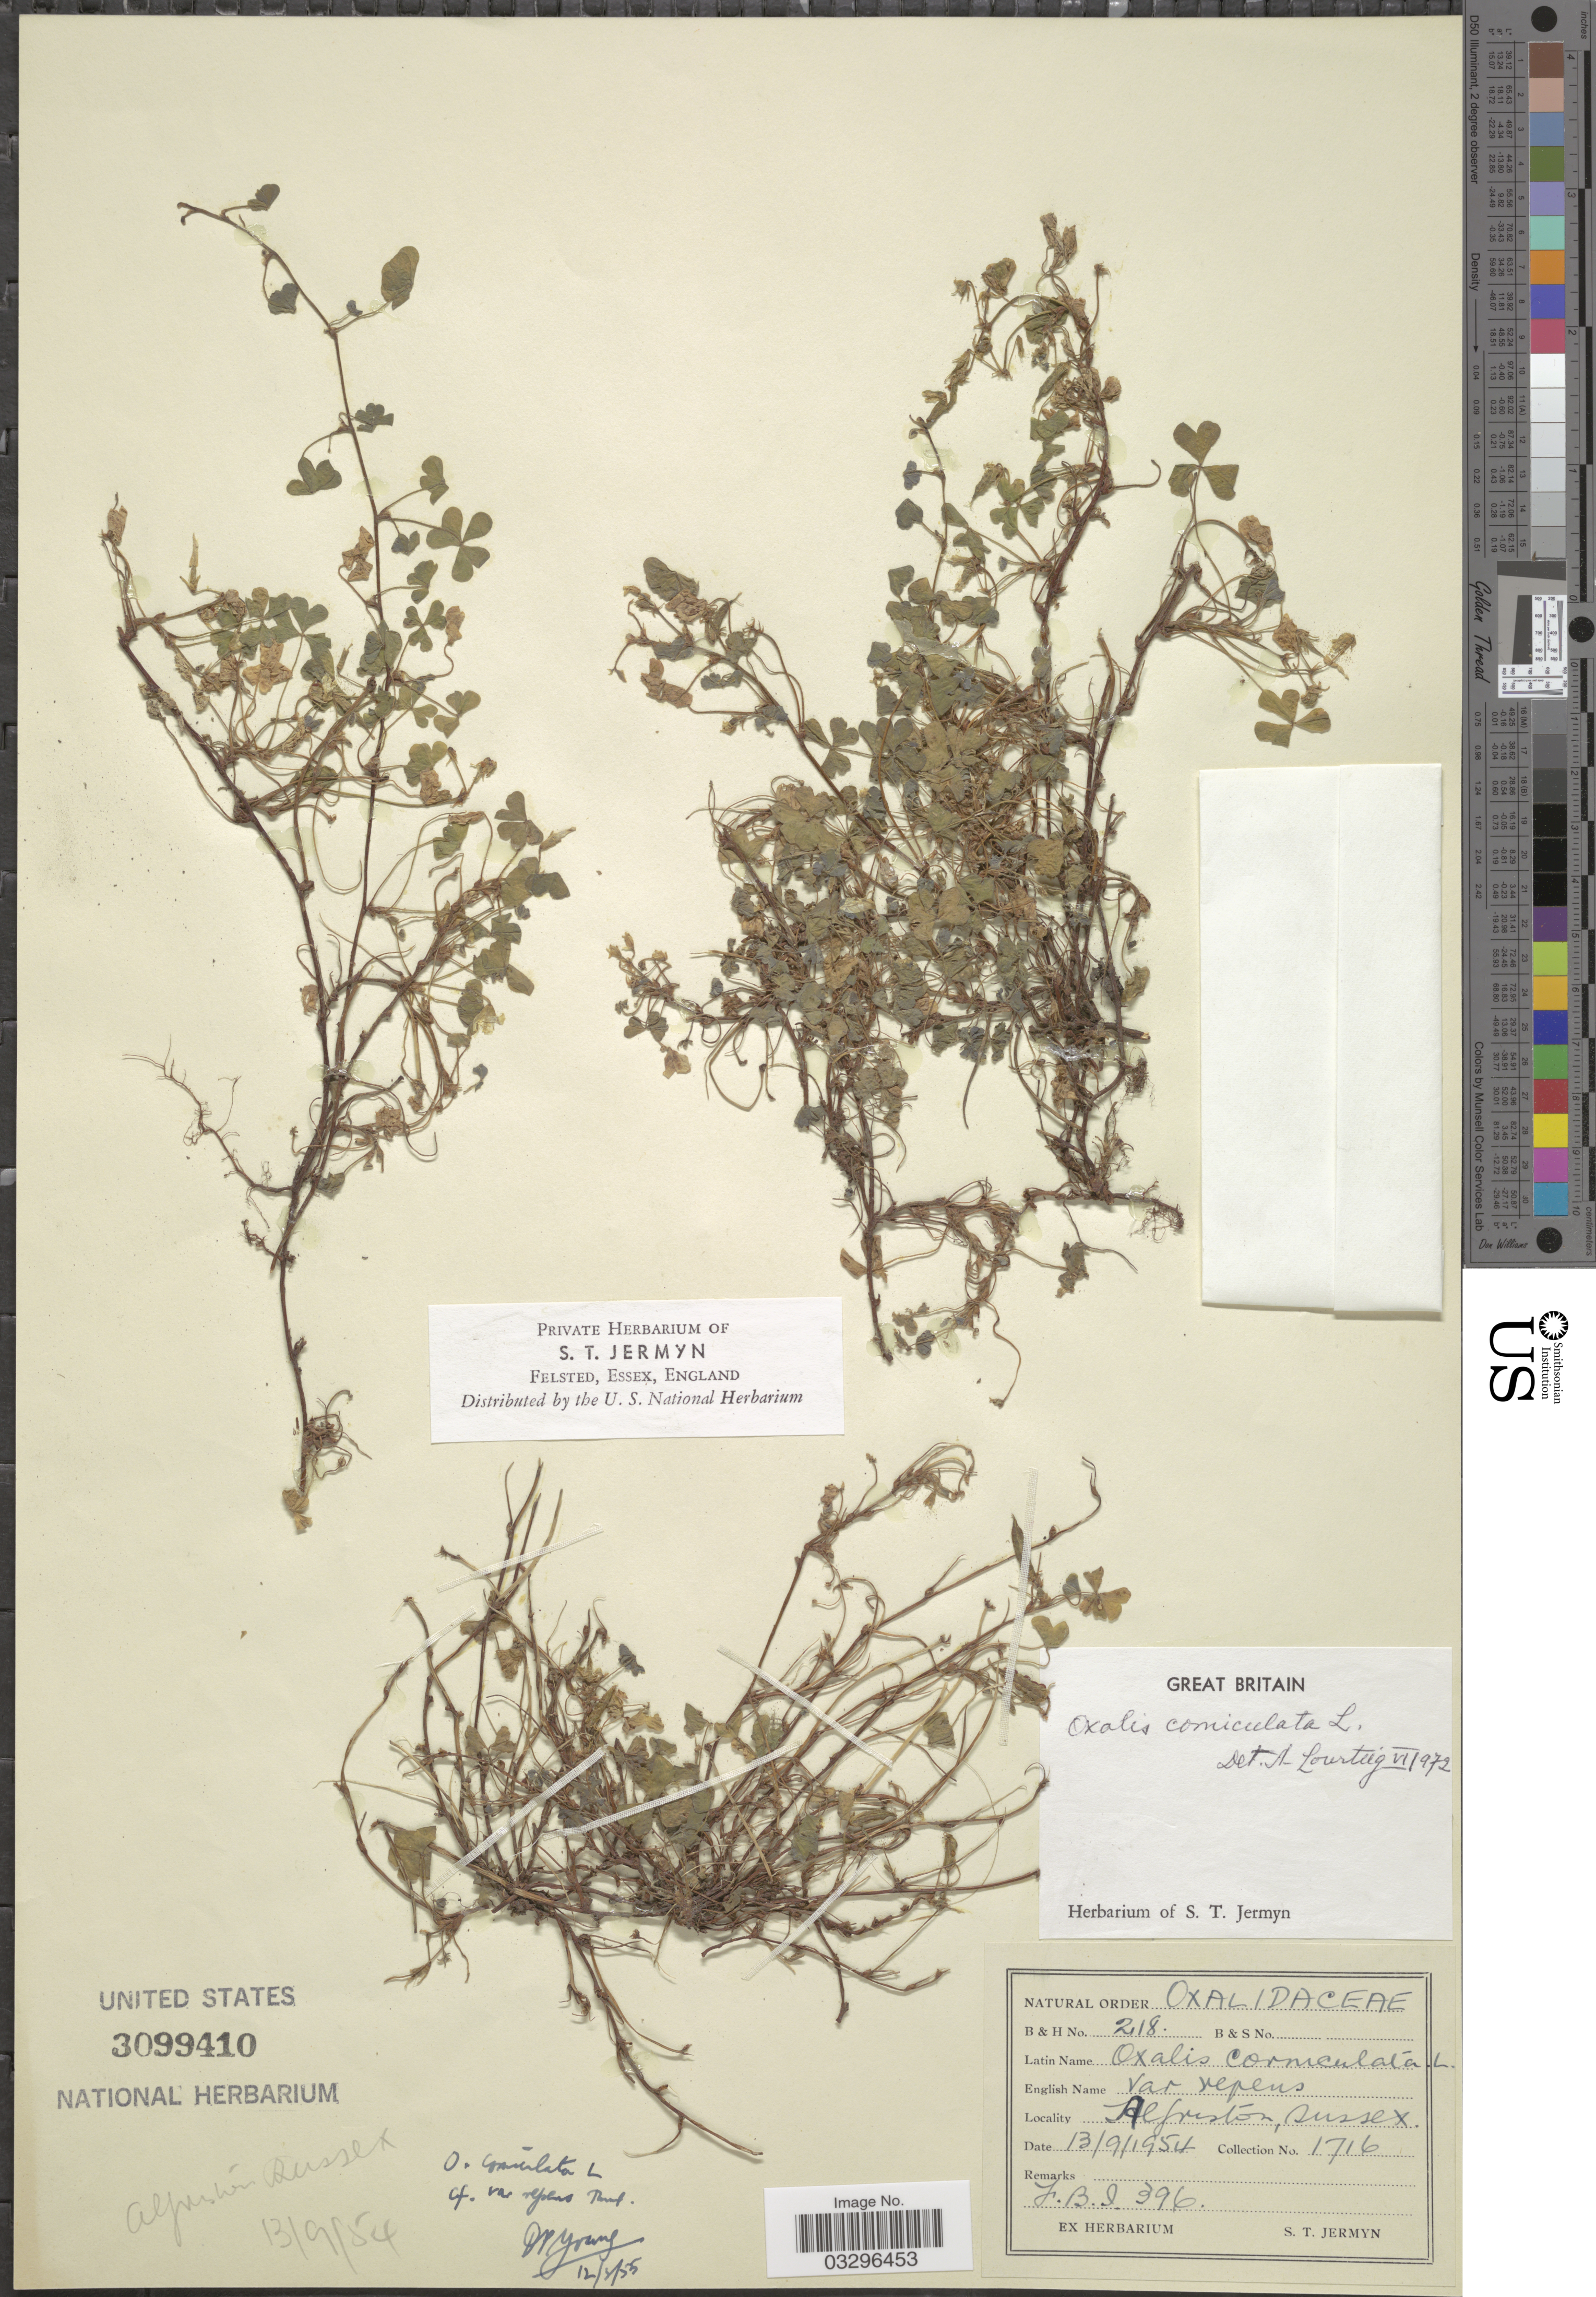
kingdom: Plantae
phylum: Tracheophyta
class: Magnoliopsida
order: Oxalidales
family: Oxalidaceae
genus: Oxalis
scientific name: Oxalis corniculata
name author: L.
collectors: ex herb. S. T. Jermyn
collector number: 1716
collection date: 1954-09-13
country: United Kingdom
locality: Great Britain. Alfriston, Sussex.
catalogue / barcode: US 3099410